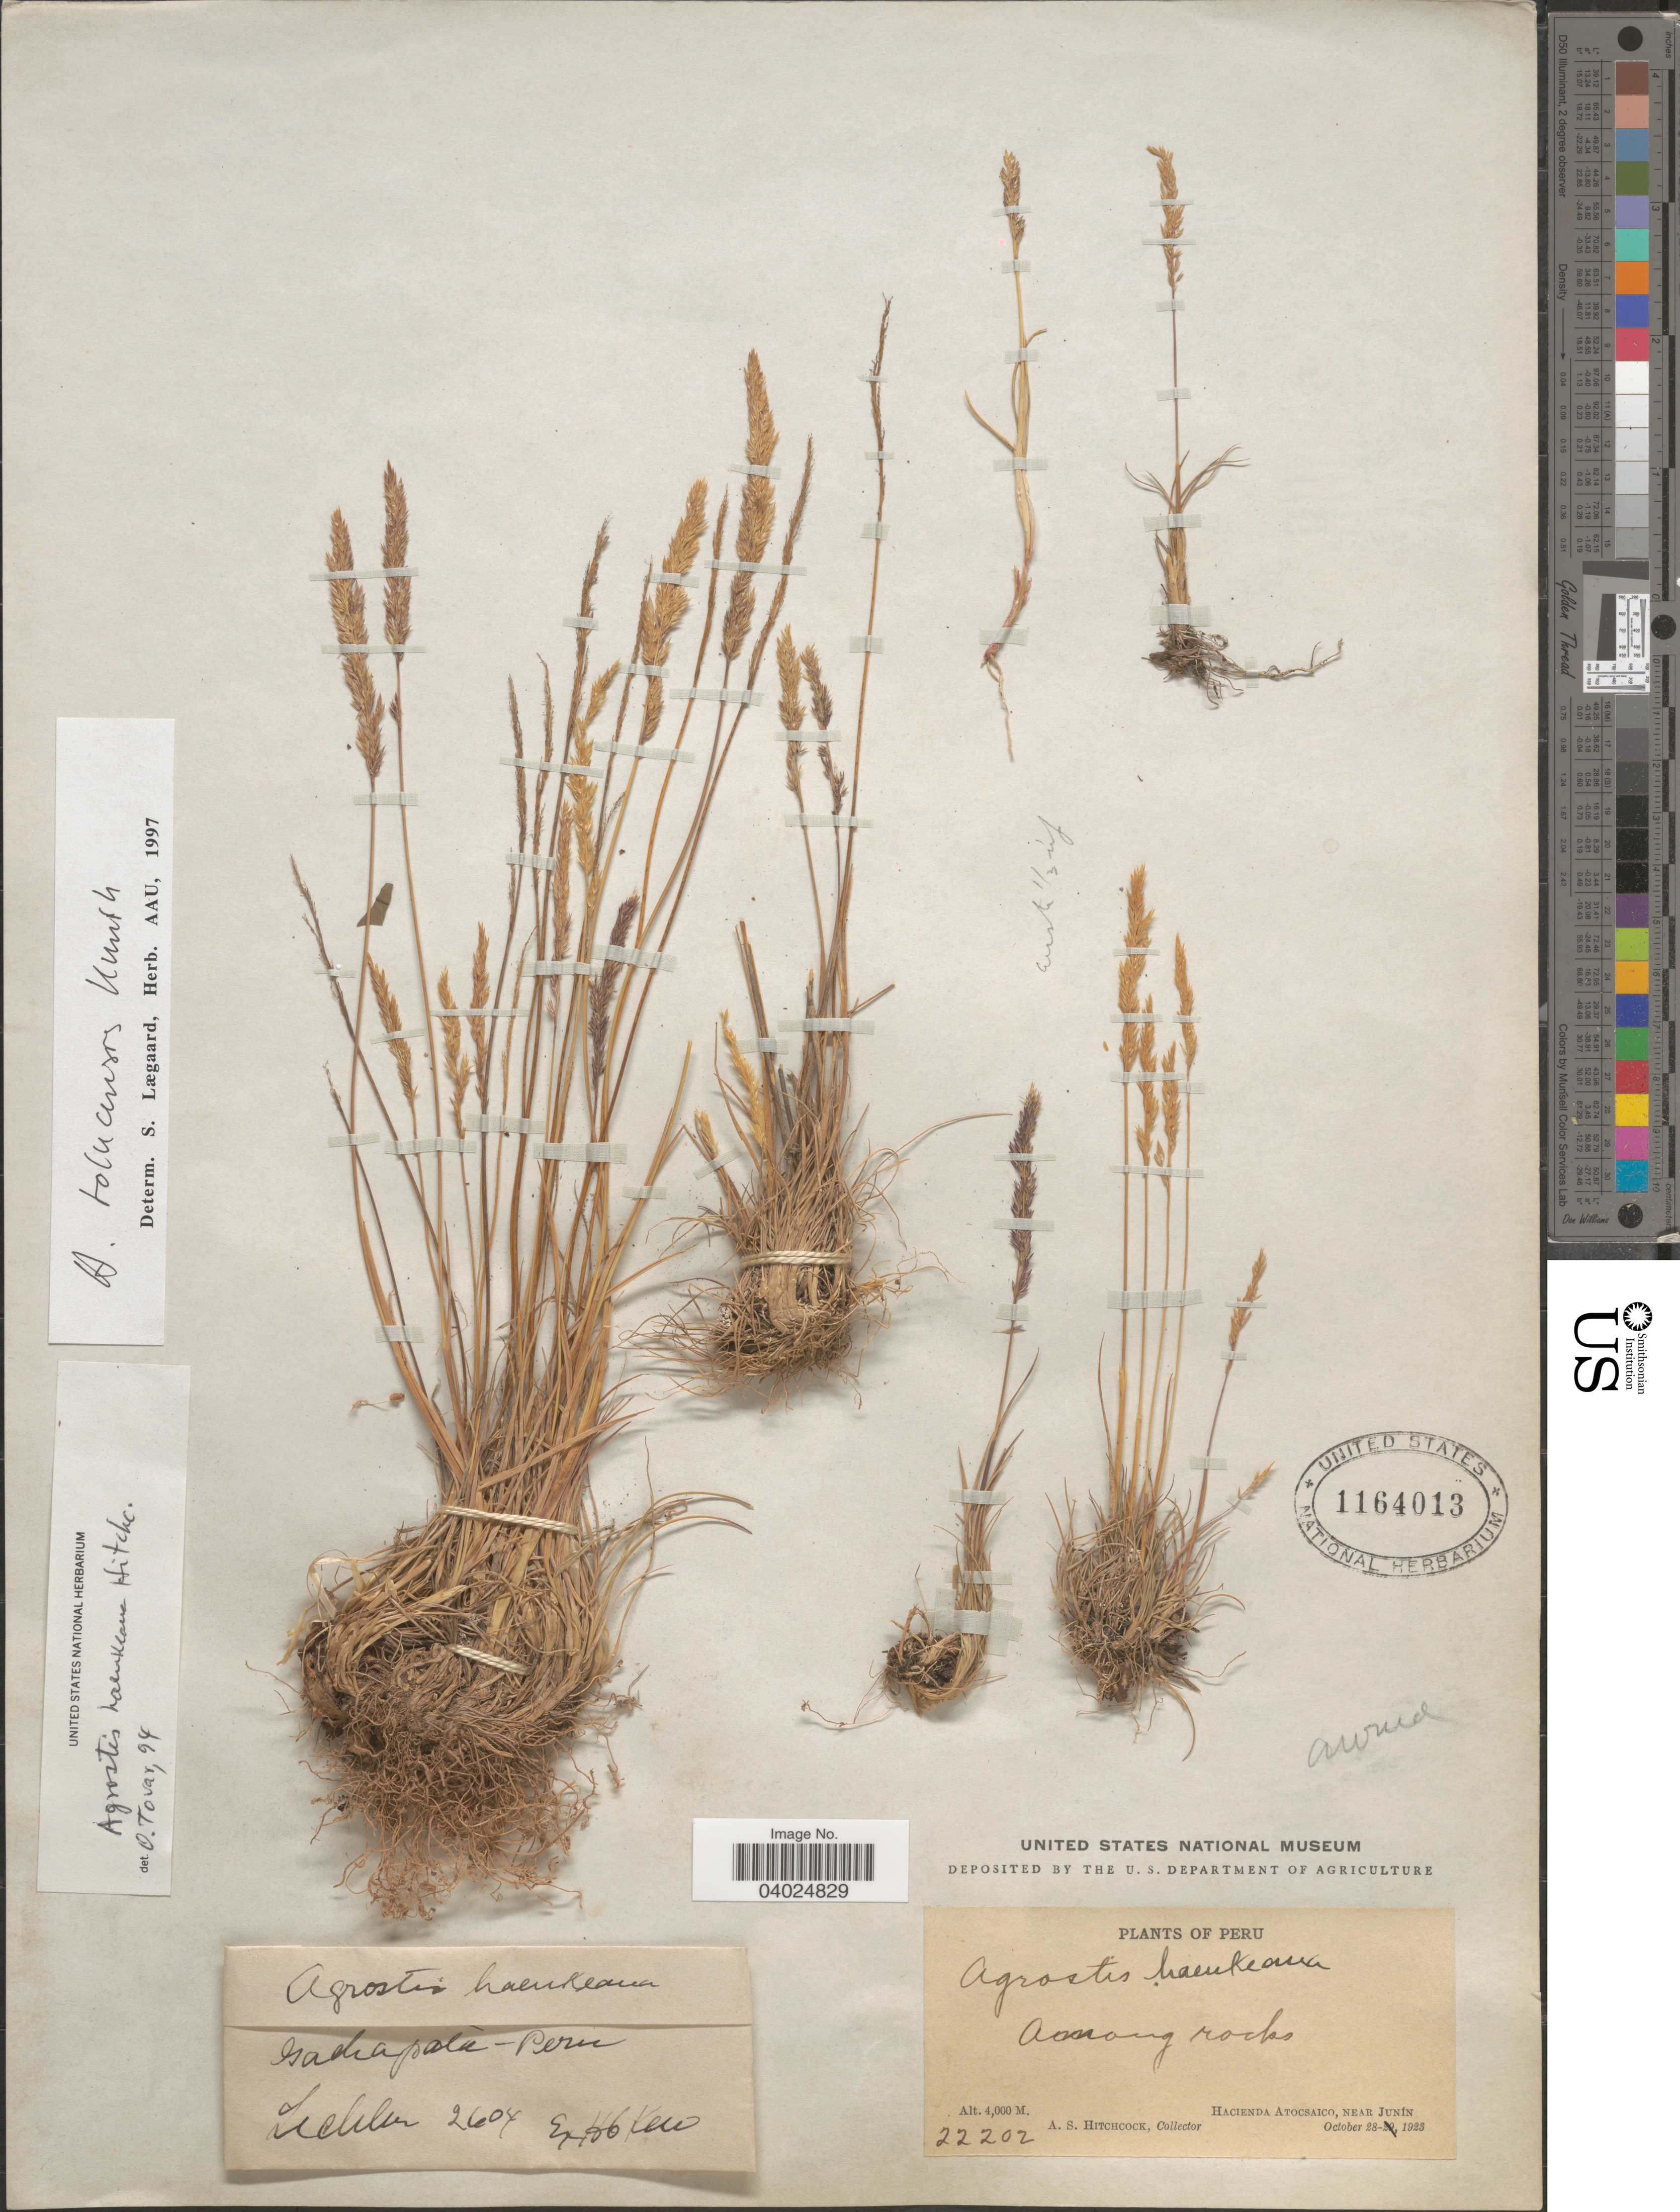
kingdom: Plantae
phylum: Tracheophyta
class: Liliopsida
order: Poales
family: Poaceae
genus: Agrostis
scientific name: Agrostis tolucensis Kunth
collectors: A. S. Hitchcock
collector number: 22202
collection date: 1923-10-28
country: Peru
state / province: Junín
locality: Hacienda Atocsaico, near Junin.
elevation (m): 4000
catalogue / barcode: US 1164013